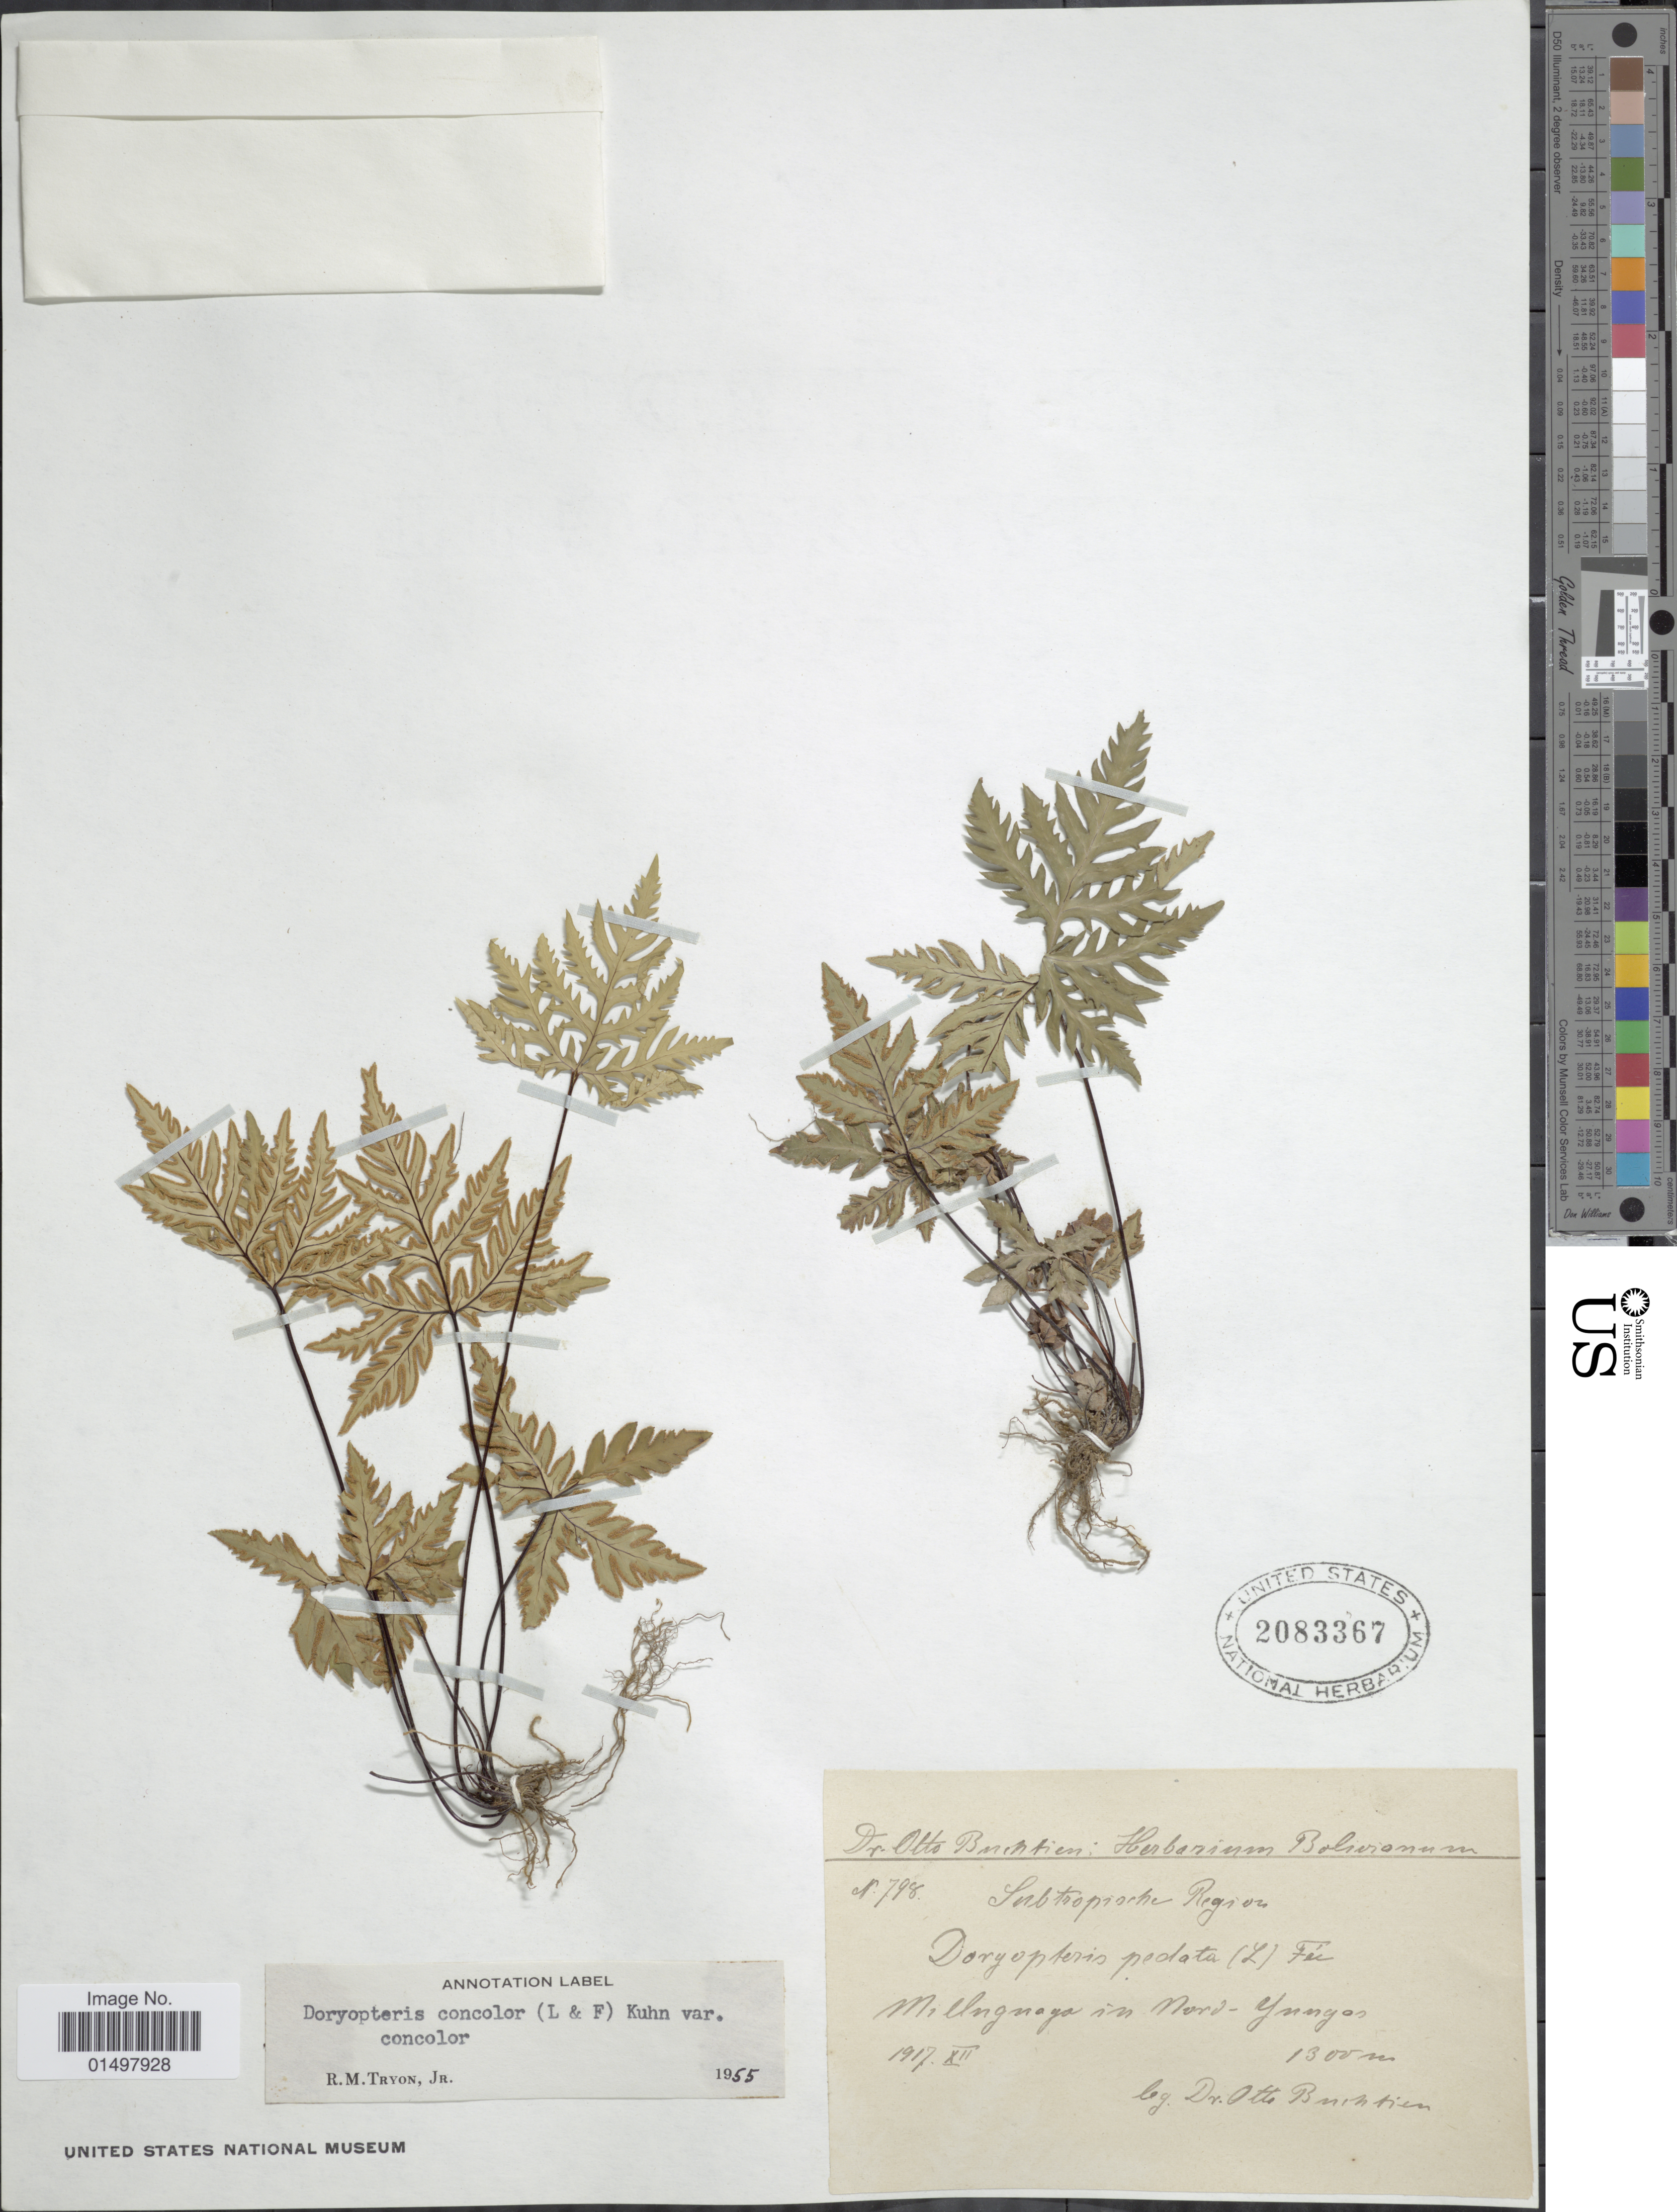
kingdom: Plantae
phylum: Tracheophyta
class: Polypodiopsida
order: Polypodiales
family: Pteridaceae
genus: Doryopteris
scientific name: Doryopteris concolor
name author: (Langsd. & Fisch.) Kuhn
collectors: O. Buchtien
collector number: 798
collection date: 1917-12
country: Bolivia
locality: Milluguaya in Nord-Yungas.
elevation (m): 1300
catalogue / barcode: US 2083367